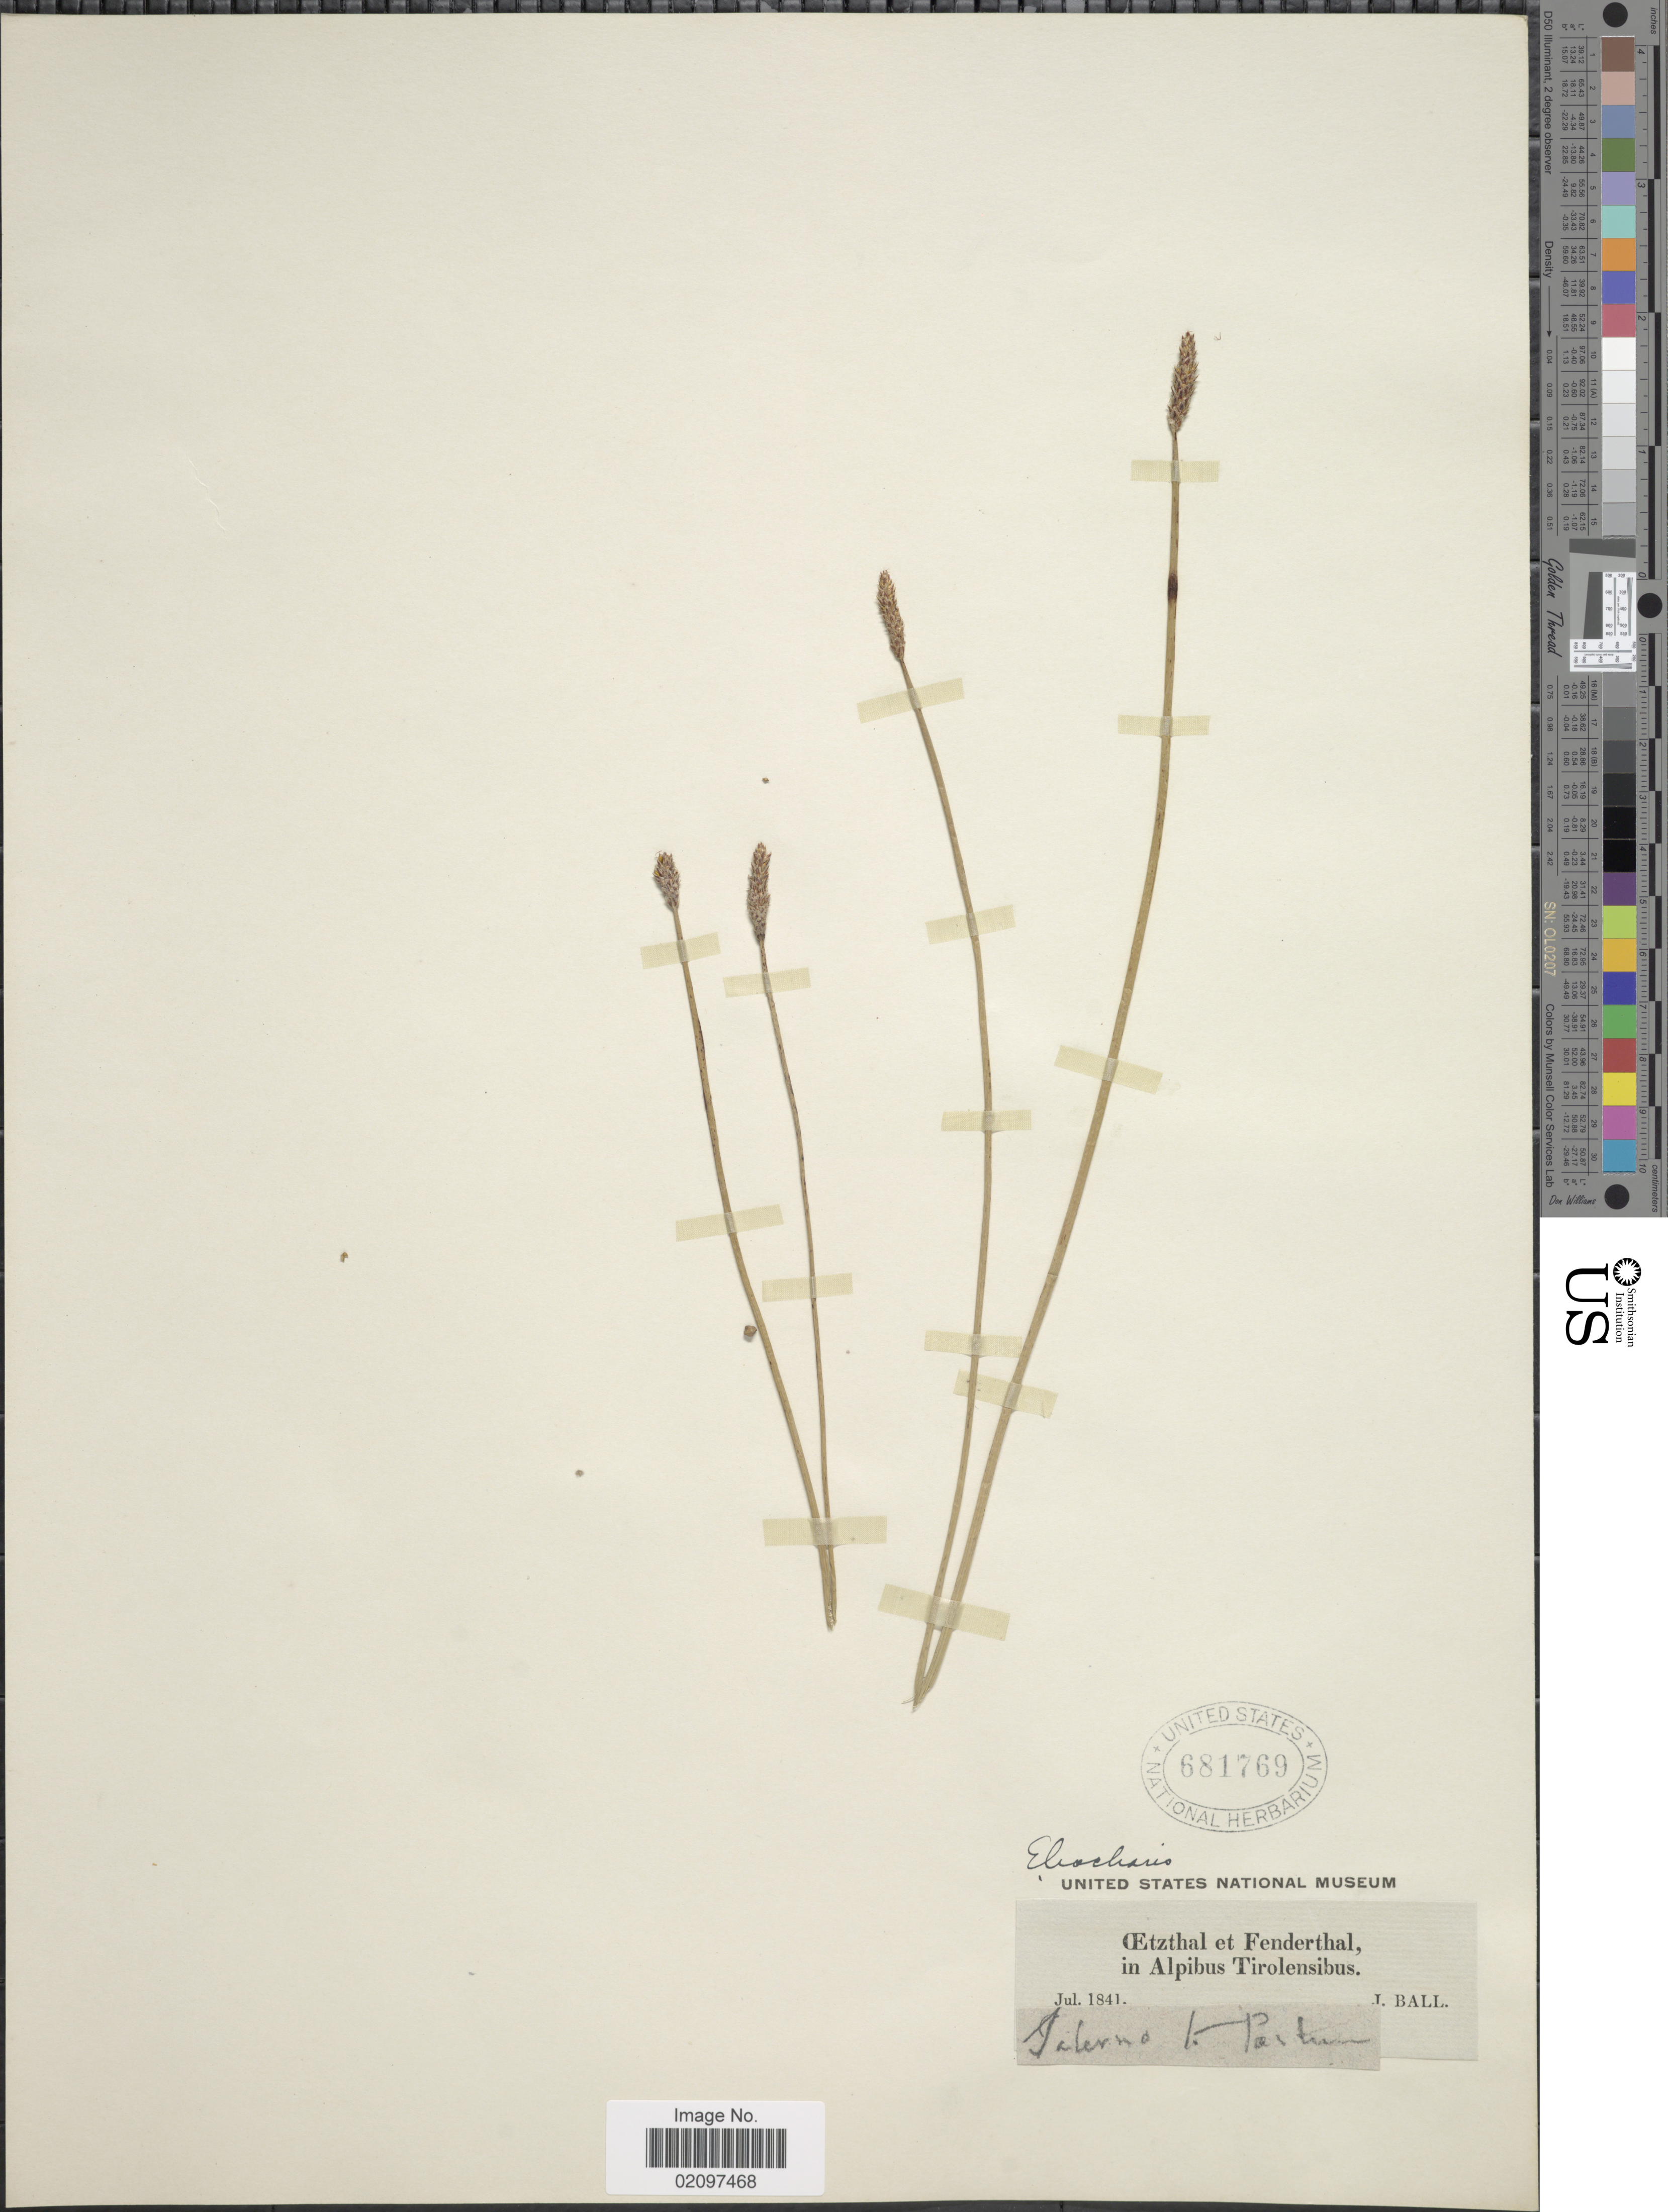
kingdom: Plantae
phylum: Tracheophyta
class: Liliopsida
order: Poales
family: Cyperaceae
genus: Eleocharis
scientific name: Eleocharis palustris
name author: (L.) Roem. & Schult.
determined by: Strong, Mark T., (BOT), Smithsonian Institution - National Museum of Natural History (UNITED STATES)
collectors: J. Ball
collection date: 1841-07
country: Austria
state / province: Tirol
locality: OEtzthal et fenderthal in Alpibus Tirolensibus.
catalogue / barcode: US 681769